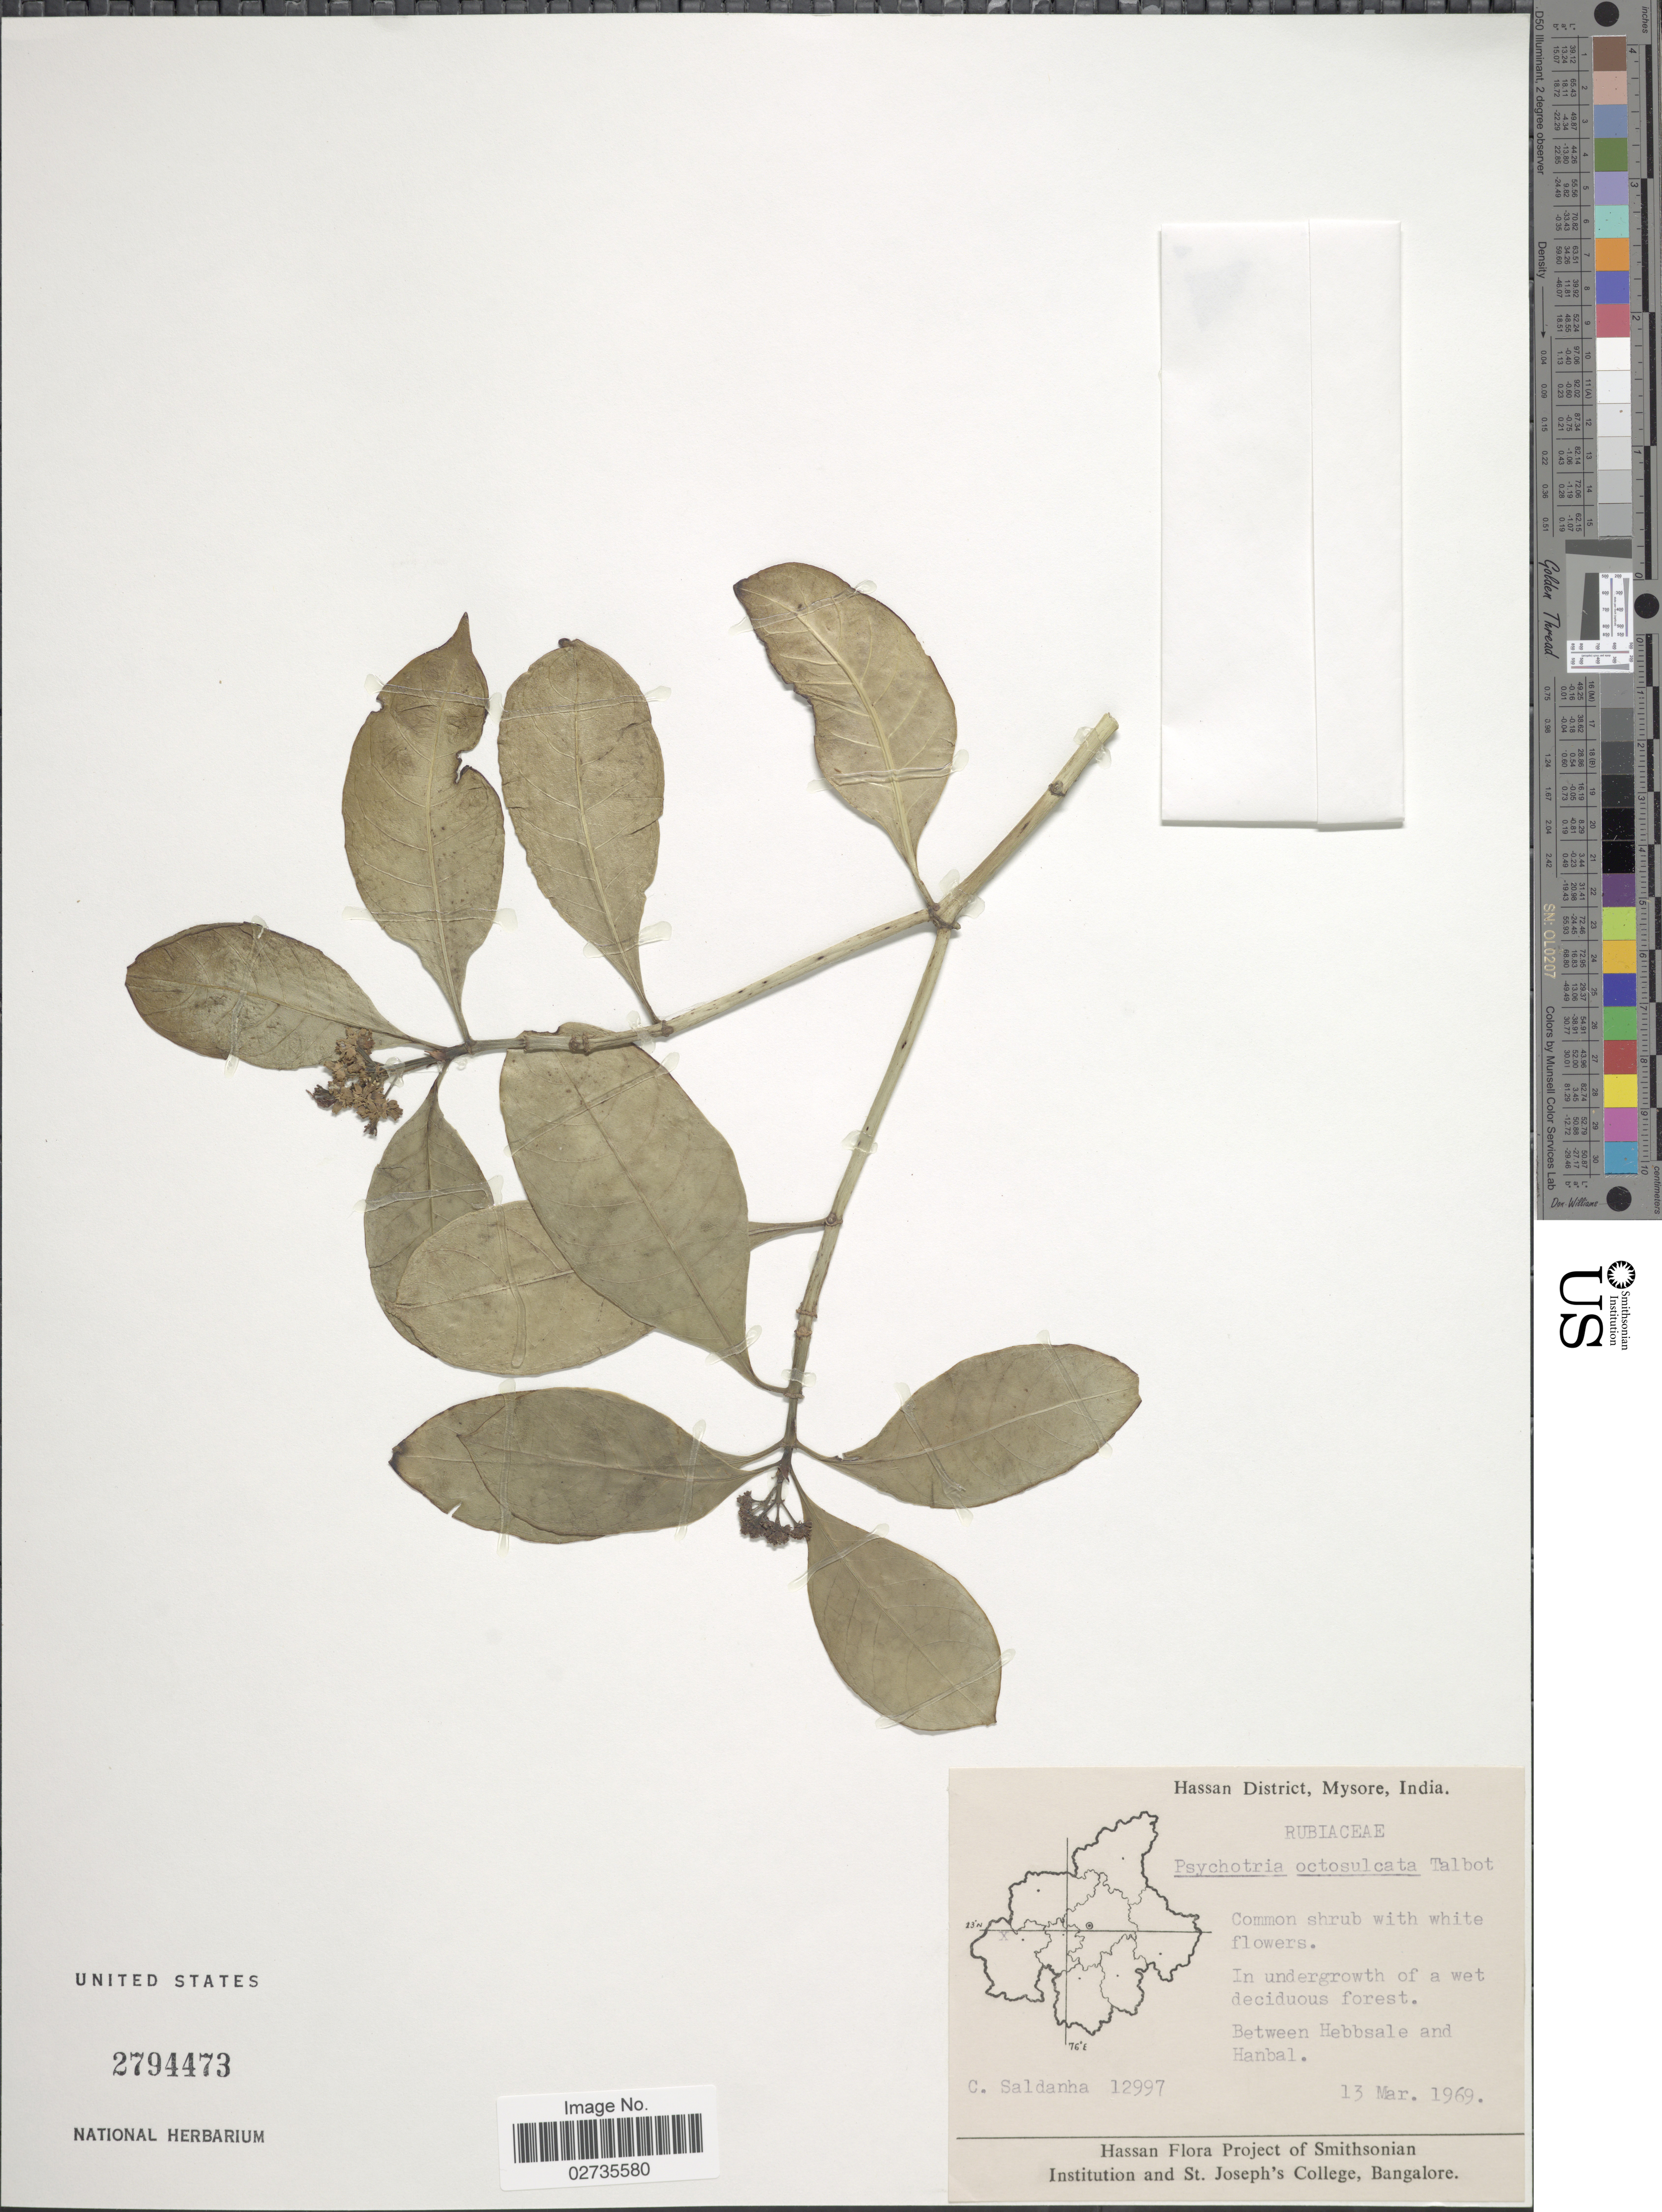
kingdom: Plantae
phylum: Tracheophyta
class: Magnoliopsida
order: Gentianales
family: Rubiaceae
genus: Psychotria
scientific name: Psychotria octosulcata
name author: Talbot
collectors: C. Saldanha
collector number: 12997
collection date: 1969-03-13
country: India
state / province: Karnataka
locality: Hassan District, Mysore District, In undergrowth of a wet deciduous forest. Between Hebbsale and Hanbal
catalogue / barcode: US 2794473